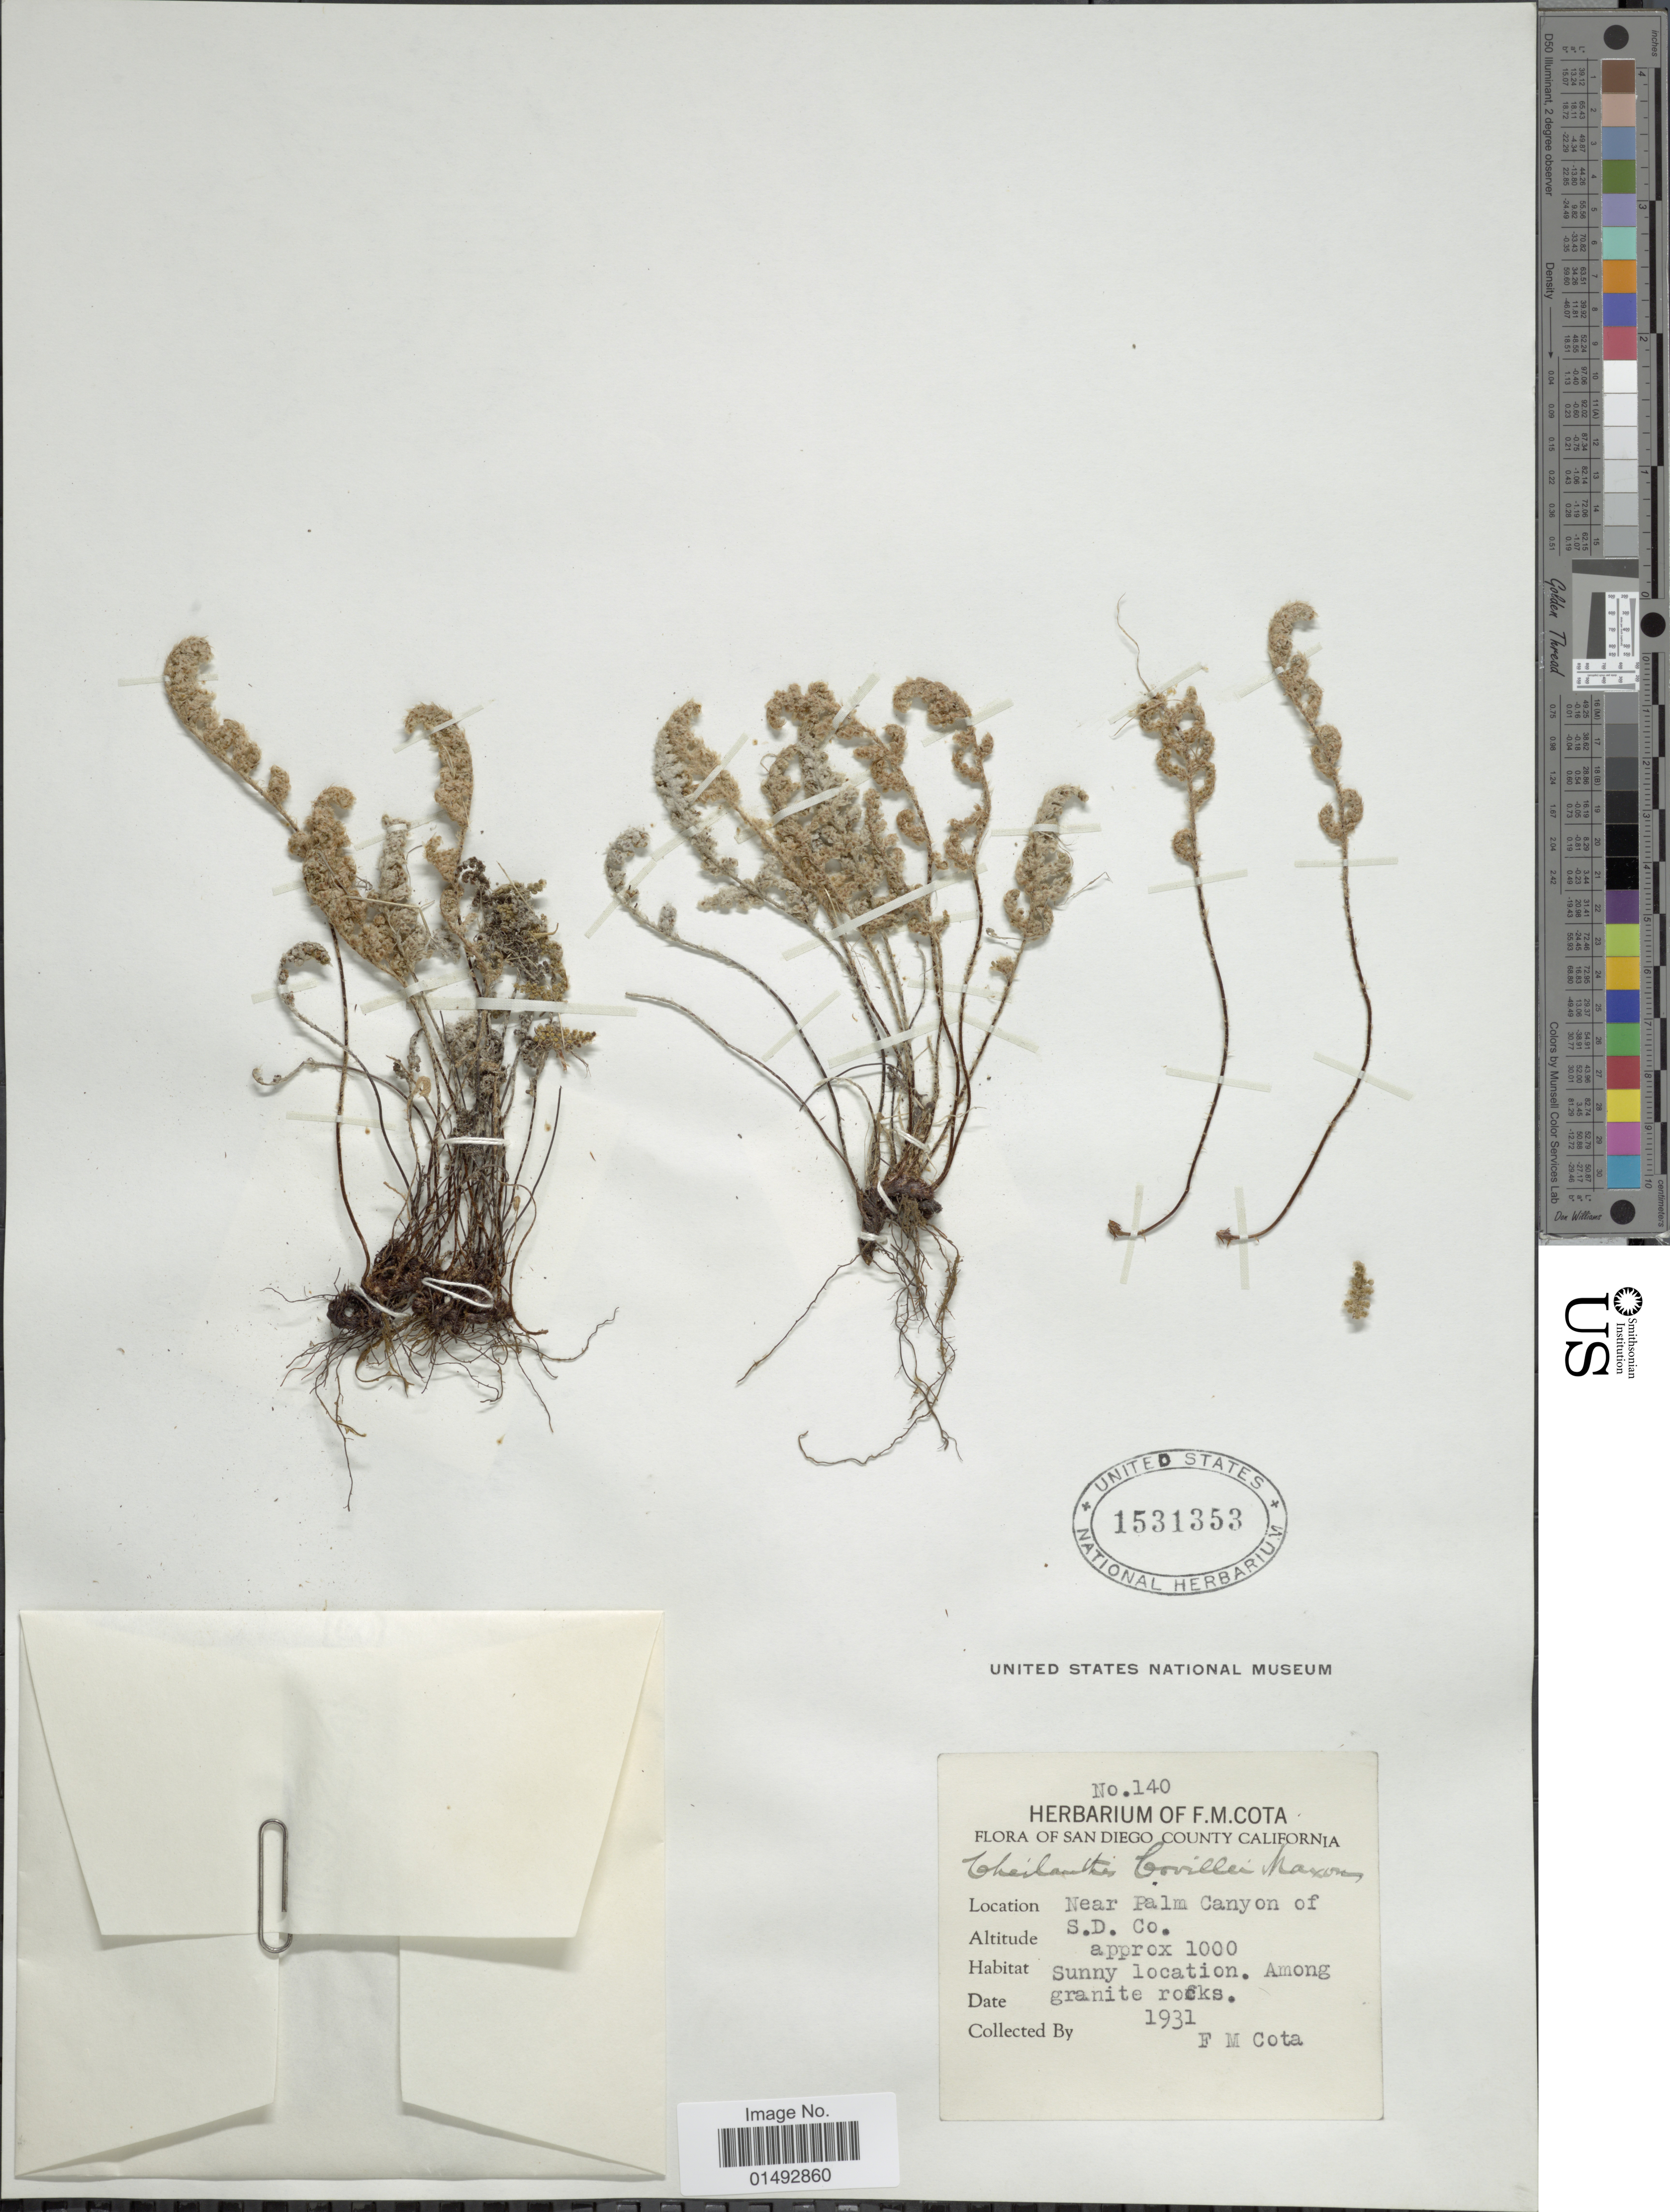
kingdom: Plantae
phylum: Tracheophyta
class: Polypodiopsida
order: Polypodiales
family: Pteridaceae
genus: Myriopteris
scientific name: Myriopteris covillei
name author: (Maxon) Á. Löve & D. Löve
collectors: F. Cota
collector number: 140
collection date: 1931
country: United States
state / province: California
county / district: San Diego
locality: San Diego County, Near Palm Canyon of S.D. Co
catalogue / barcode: US 1531350